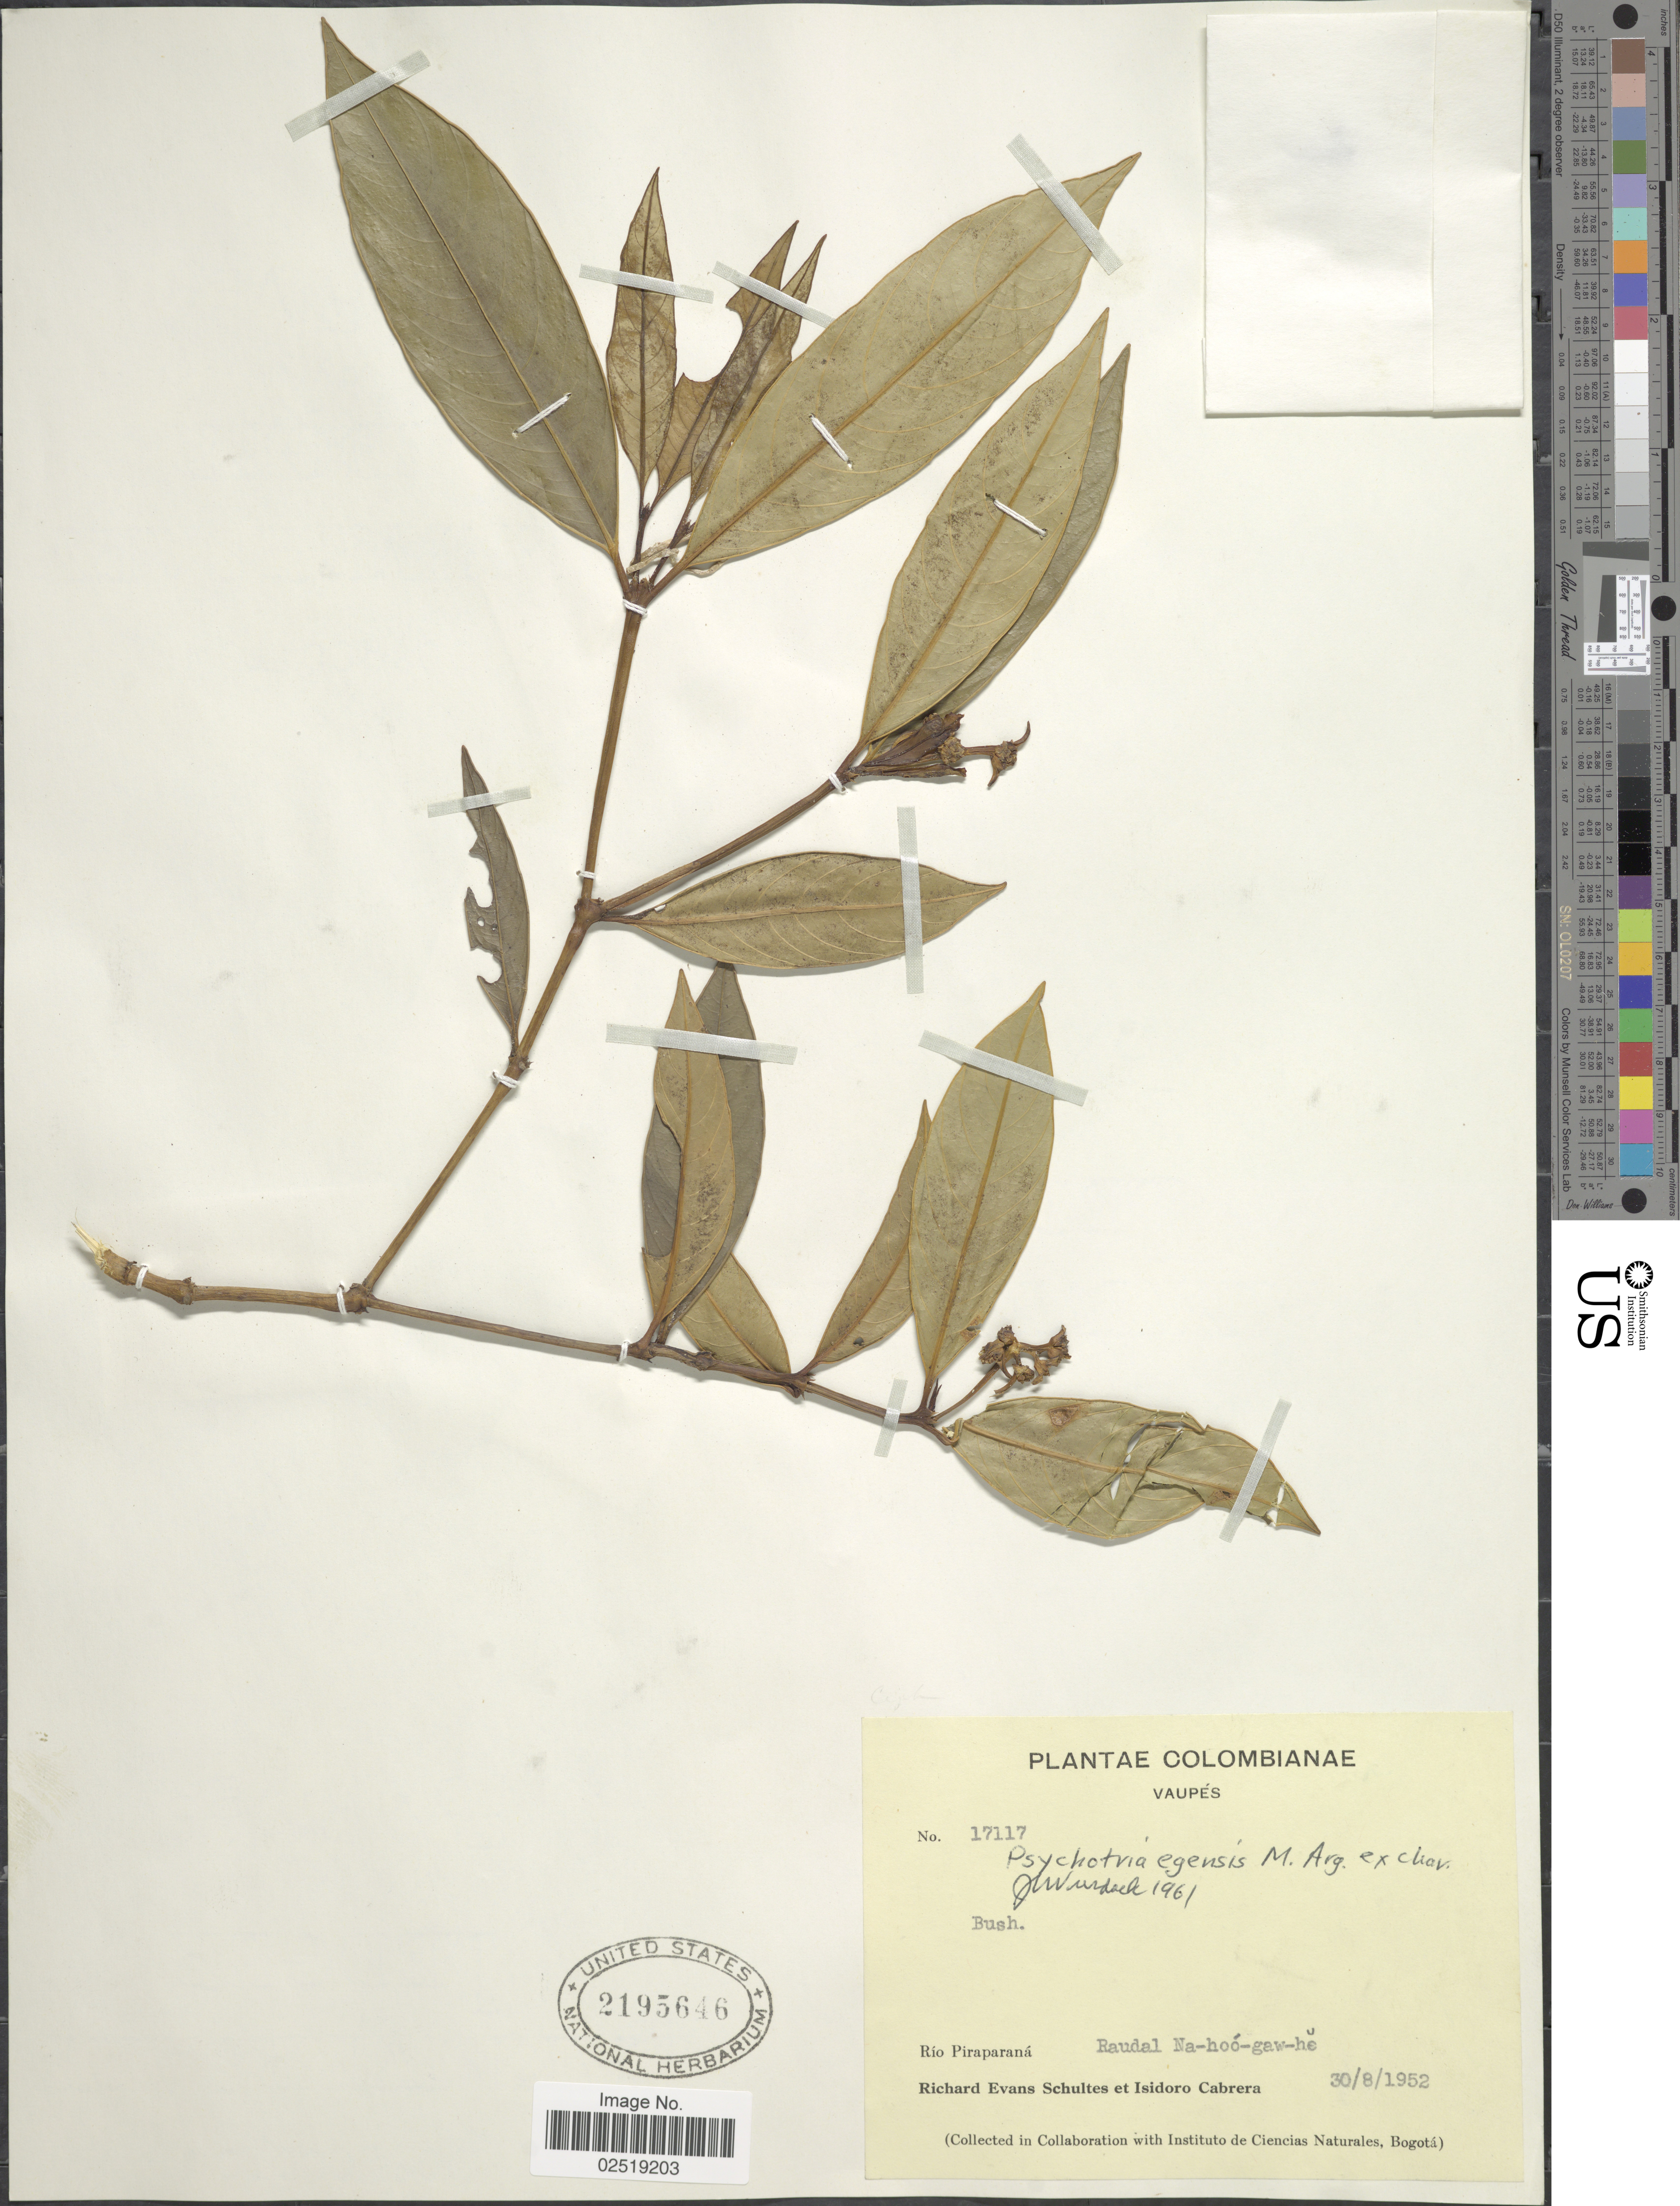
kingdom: Plantae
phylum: Tracheophyta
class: Magnoliopsida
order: Gentianales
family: Rubiaceae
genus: Psychotria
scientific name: Psychotria egensis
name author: Müll. Arg.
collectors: R. E. Schultes & I. Cabrera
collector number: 17117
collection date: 1952-08-30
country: Colombia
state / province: Vaupés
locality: Rio Piraparana. Raudal Na-hoo-gaw-he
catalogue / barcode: US 2195646